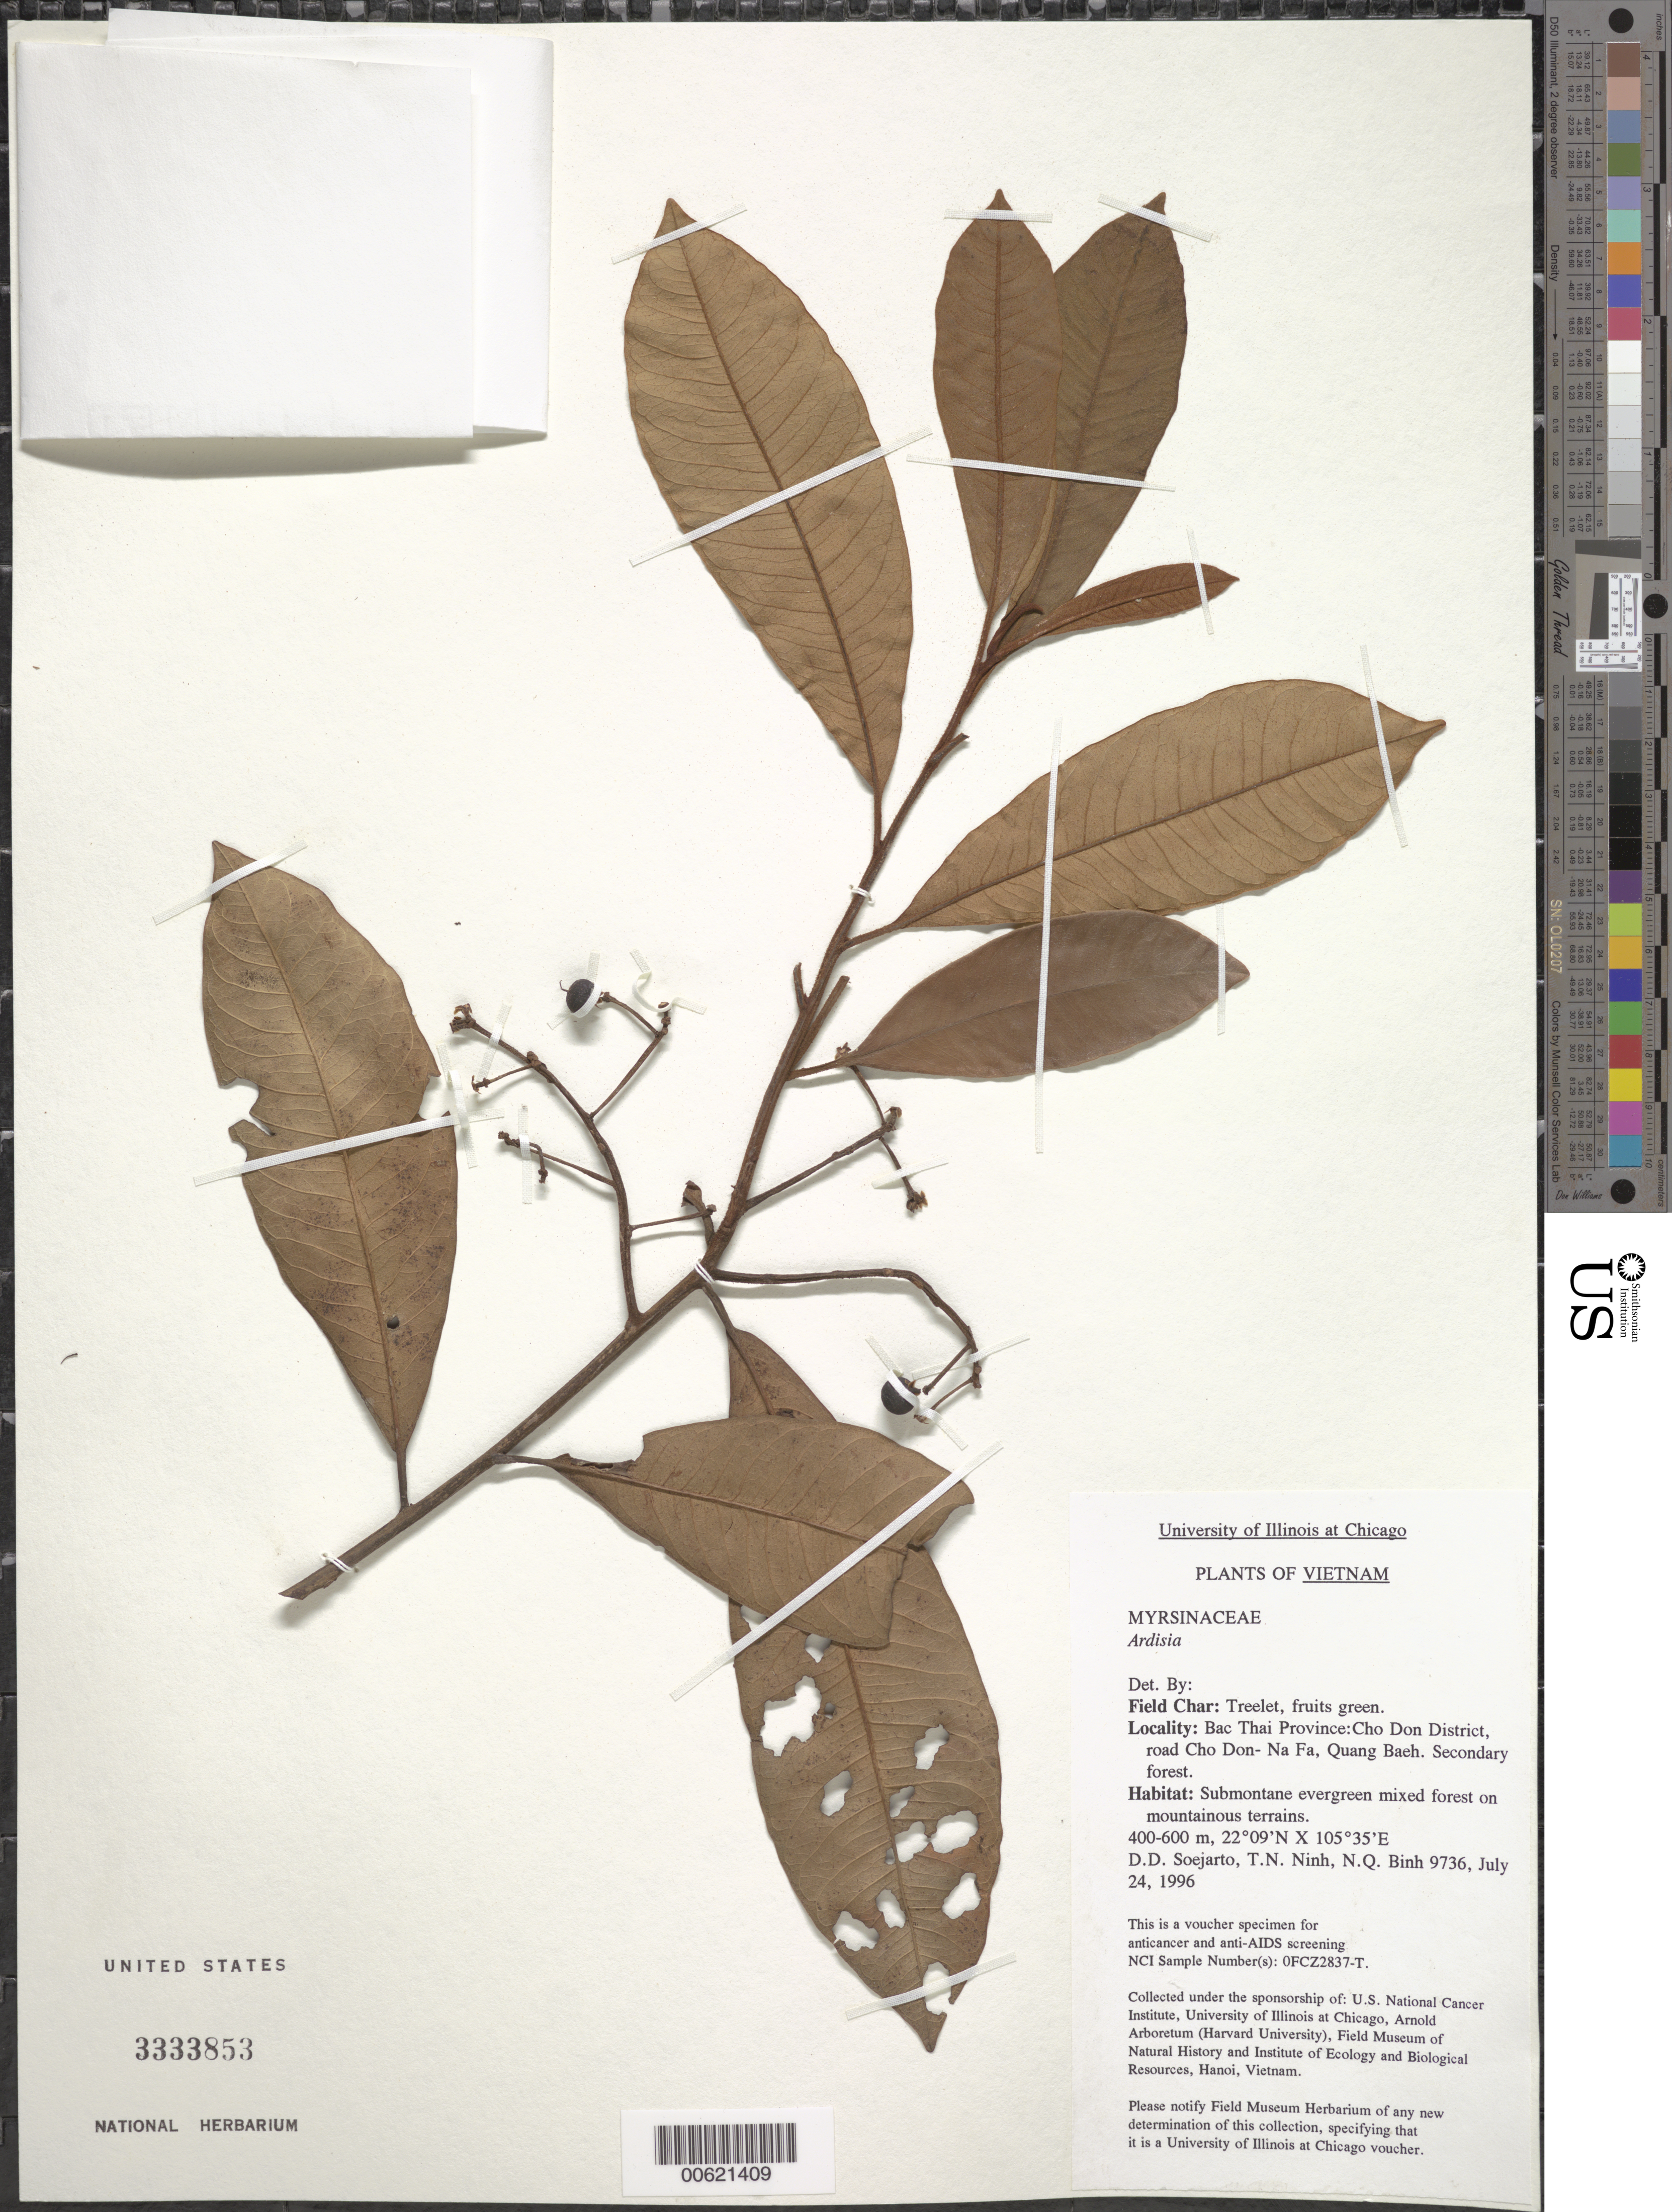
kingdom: Plantae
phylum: Tracheophyta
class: Magnoliopsida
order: Ericales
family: Primulaceae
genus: Ardisia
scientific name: Ardisia sp.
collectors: T. N. Ninh & N. Binh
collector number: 9736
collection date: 1996-07-24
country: Vietnam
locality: Bac Thai Province: Cho Don District, road Cho Don- Na Fa, Quang Baeh.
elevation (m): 400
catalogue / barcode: US 3333853